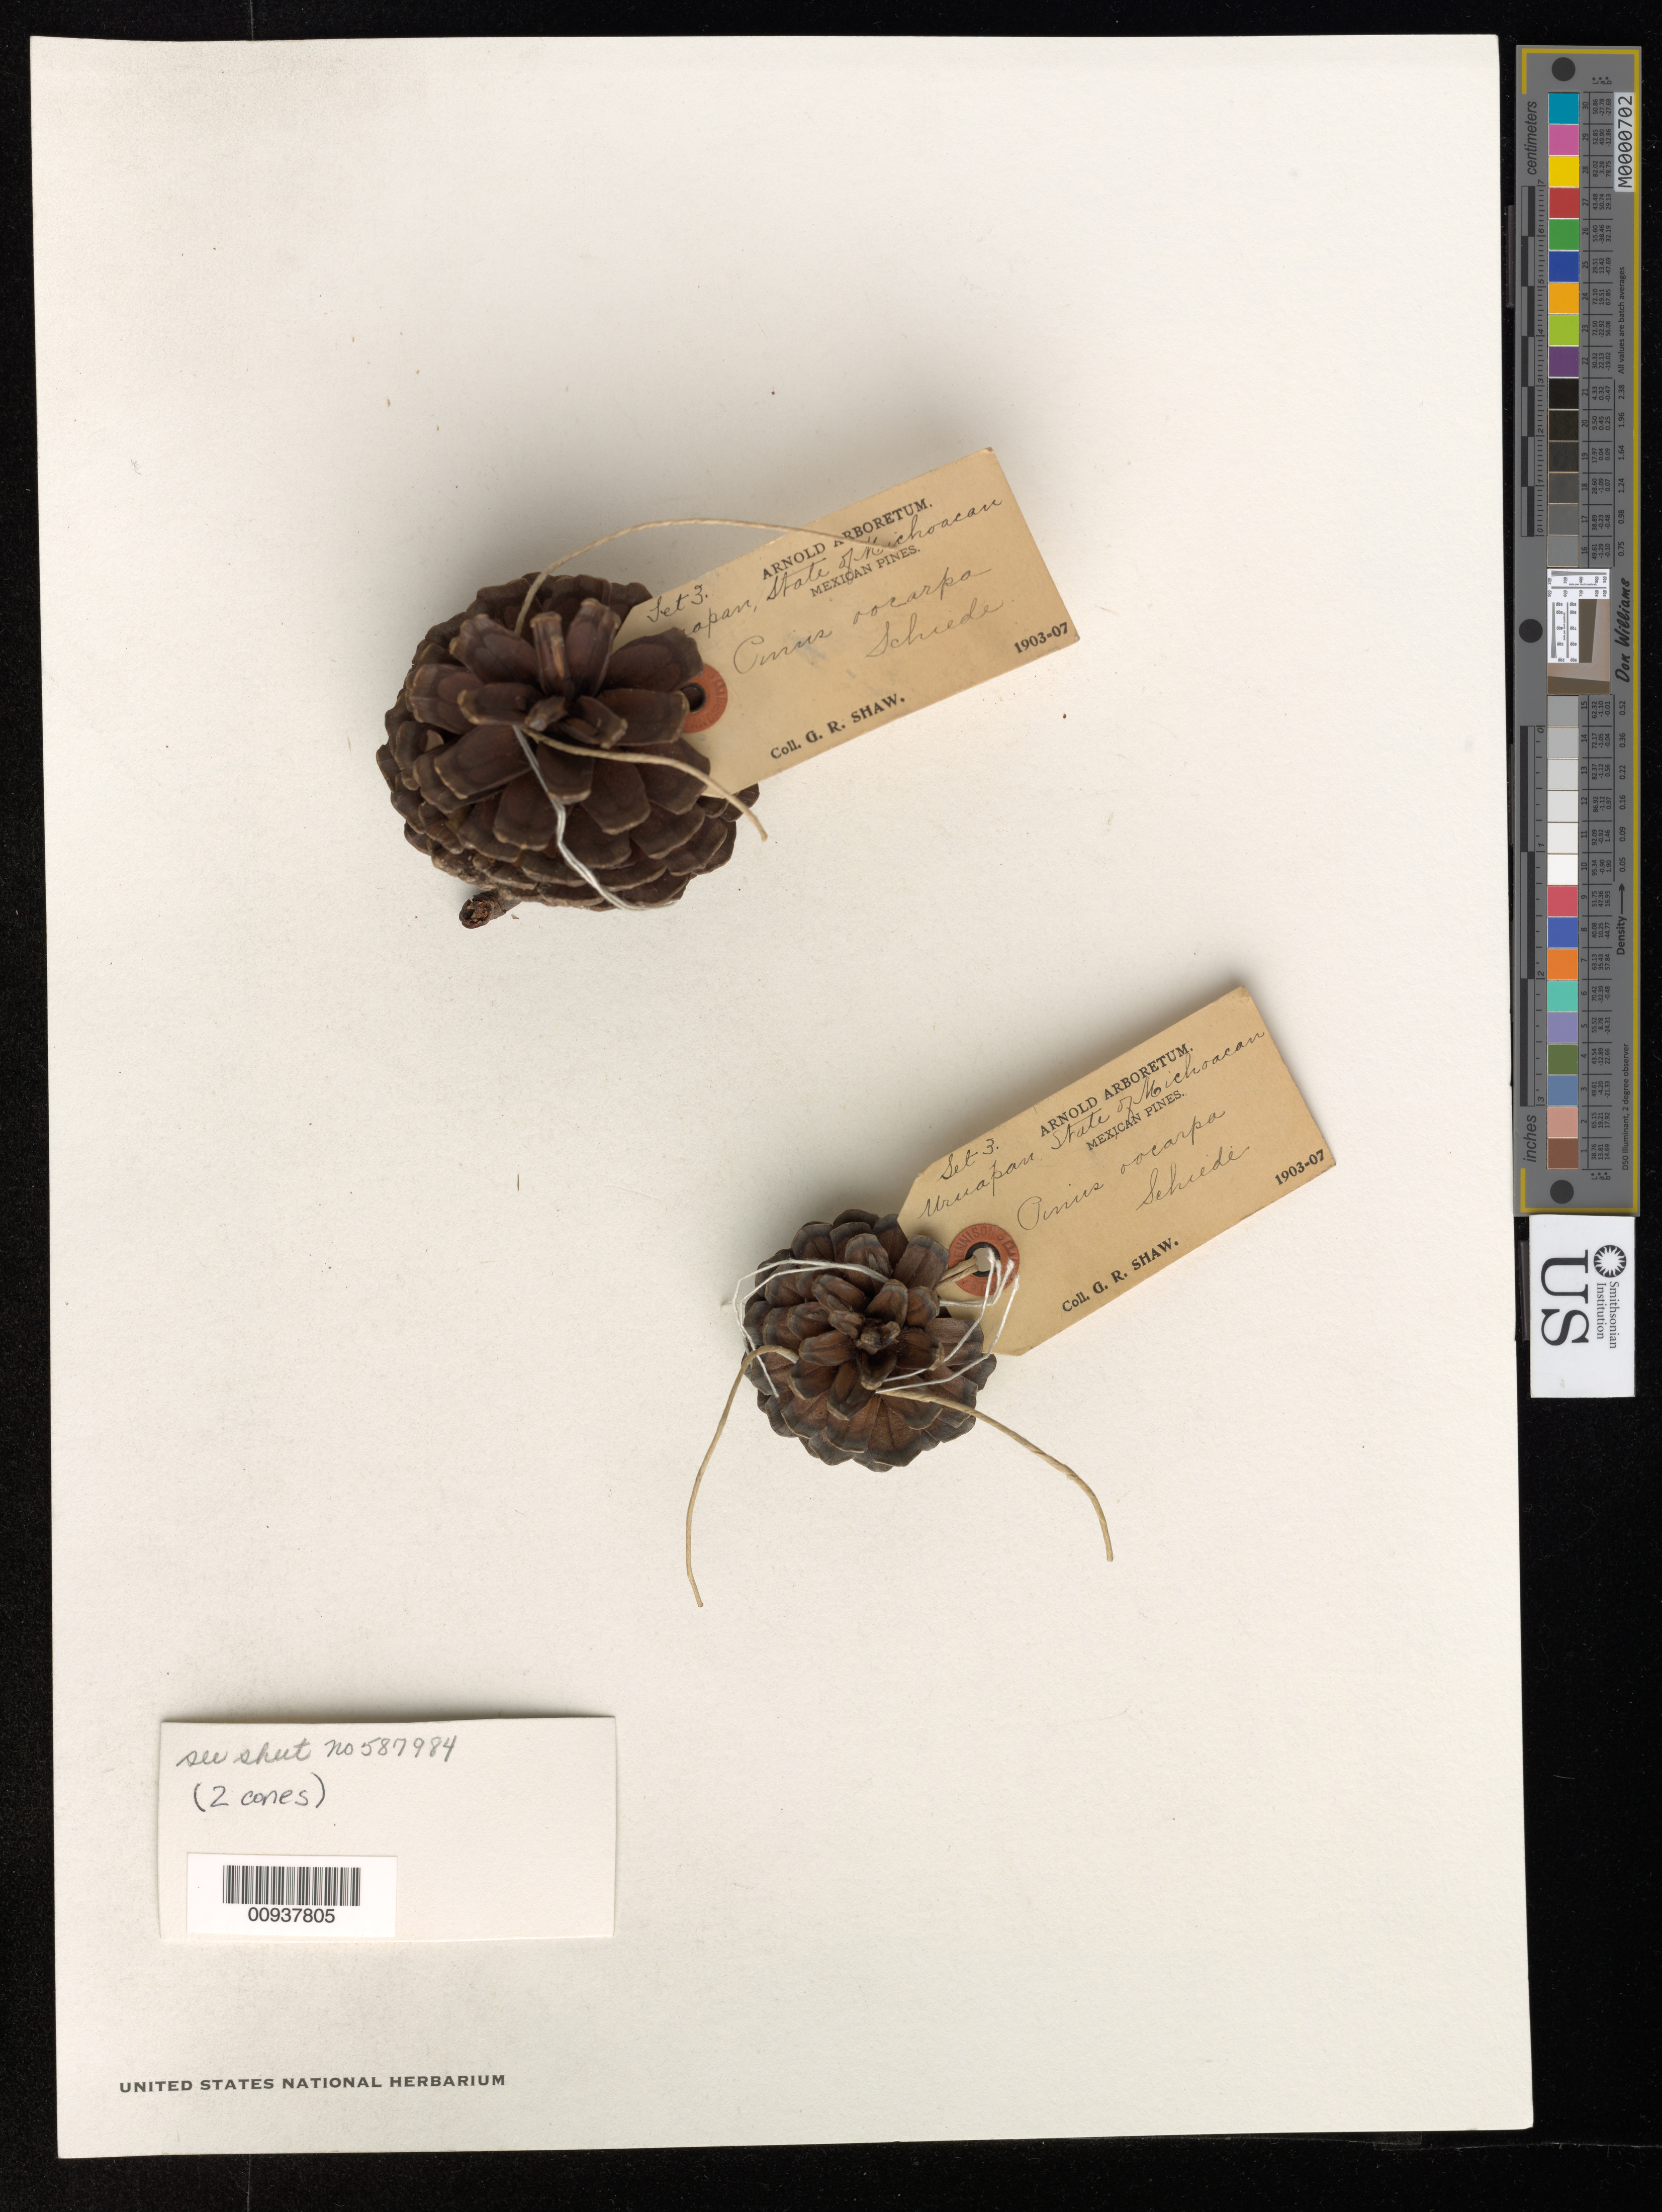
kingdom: Plantae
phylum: Tracheophyta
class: Pinopsida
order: Pinales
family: Pinaceae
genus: Pinus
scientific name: Pinus oocarpa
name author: Schiede ex Schltdl.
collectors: G. R. Shaw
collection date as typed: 1903 to -- --- 1907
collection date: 1903/1907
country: Mexico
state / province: Michoacán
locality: Uruapan.